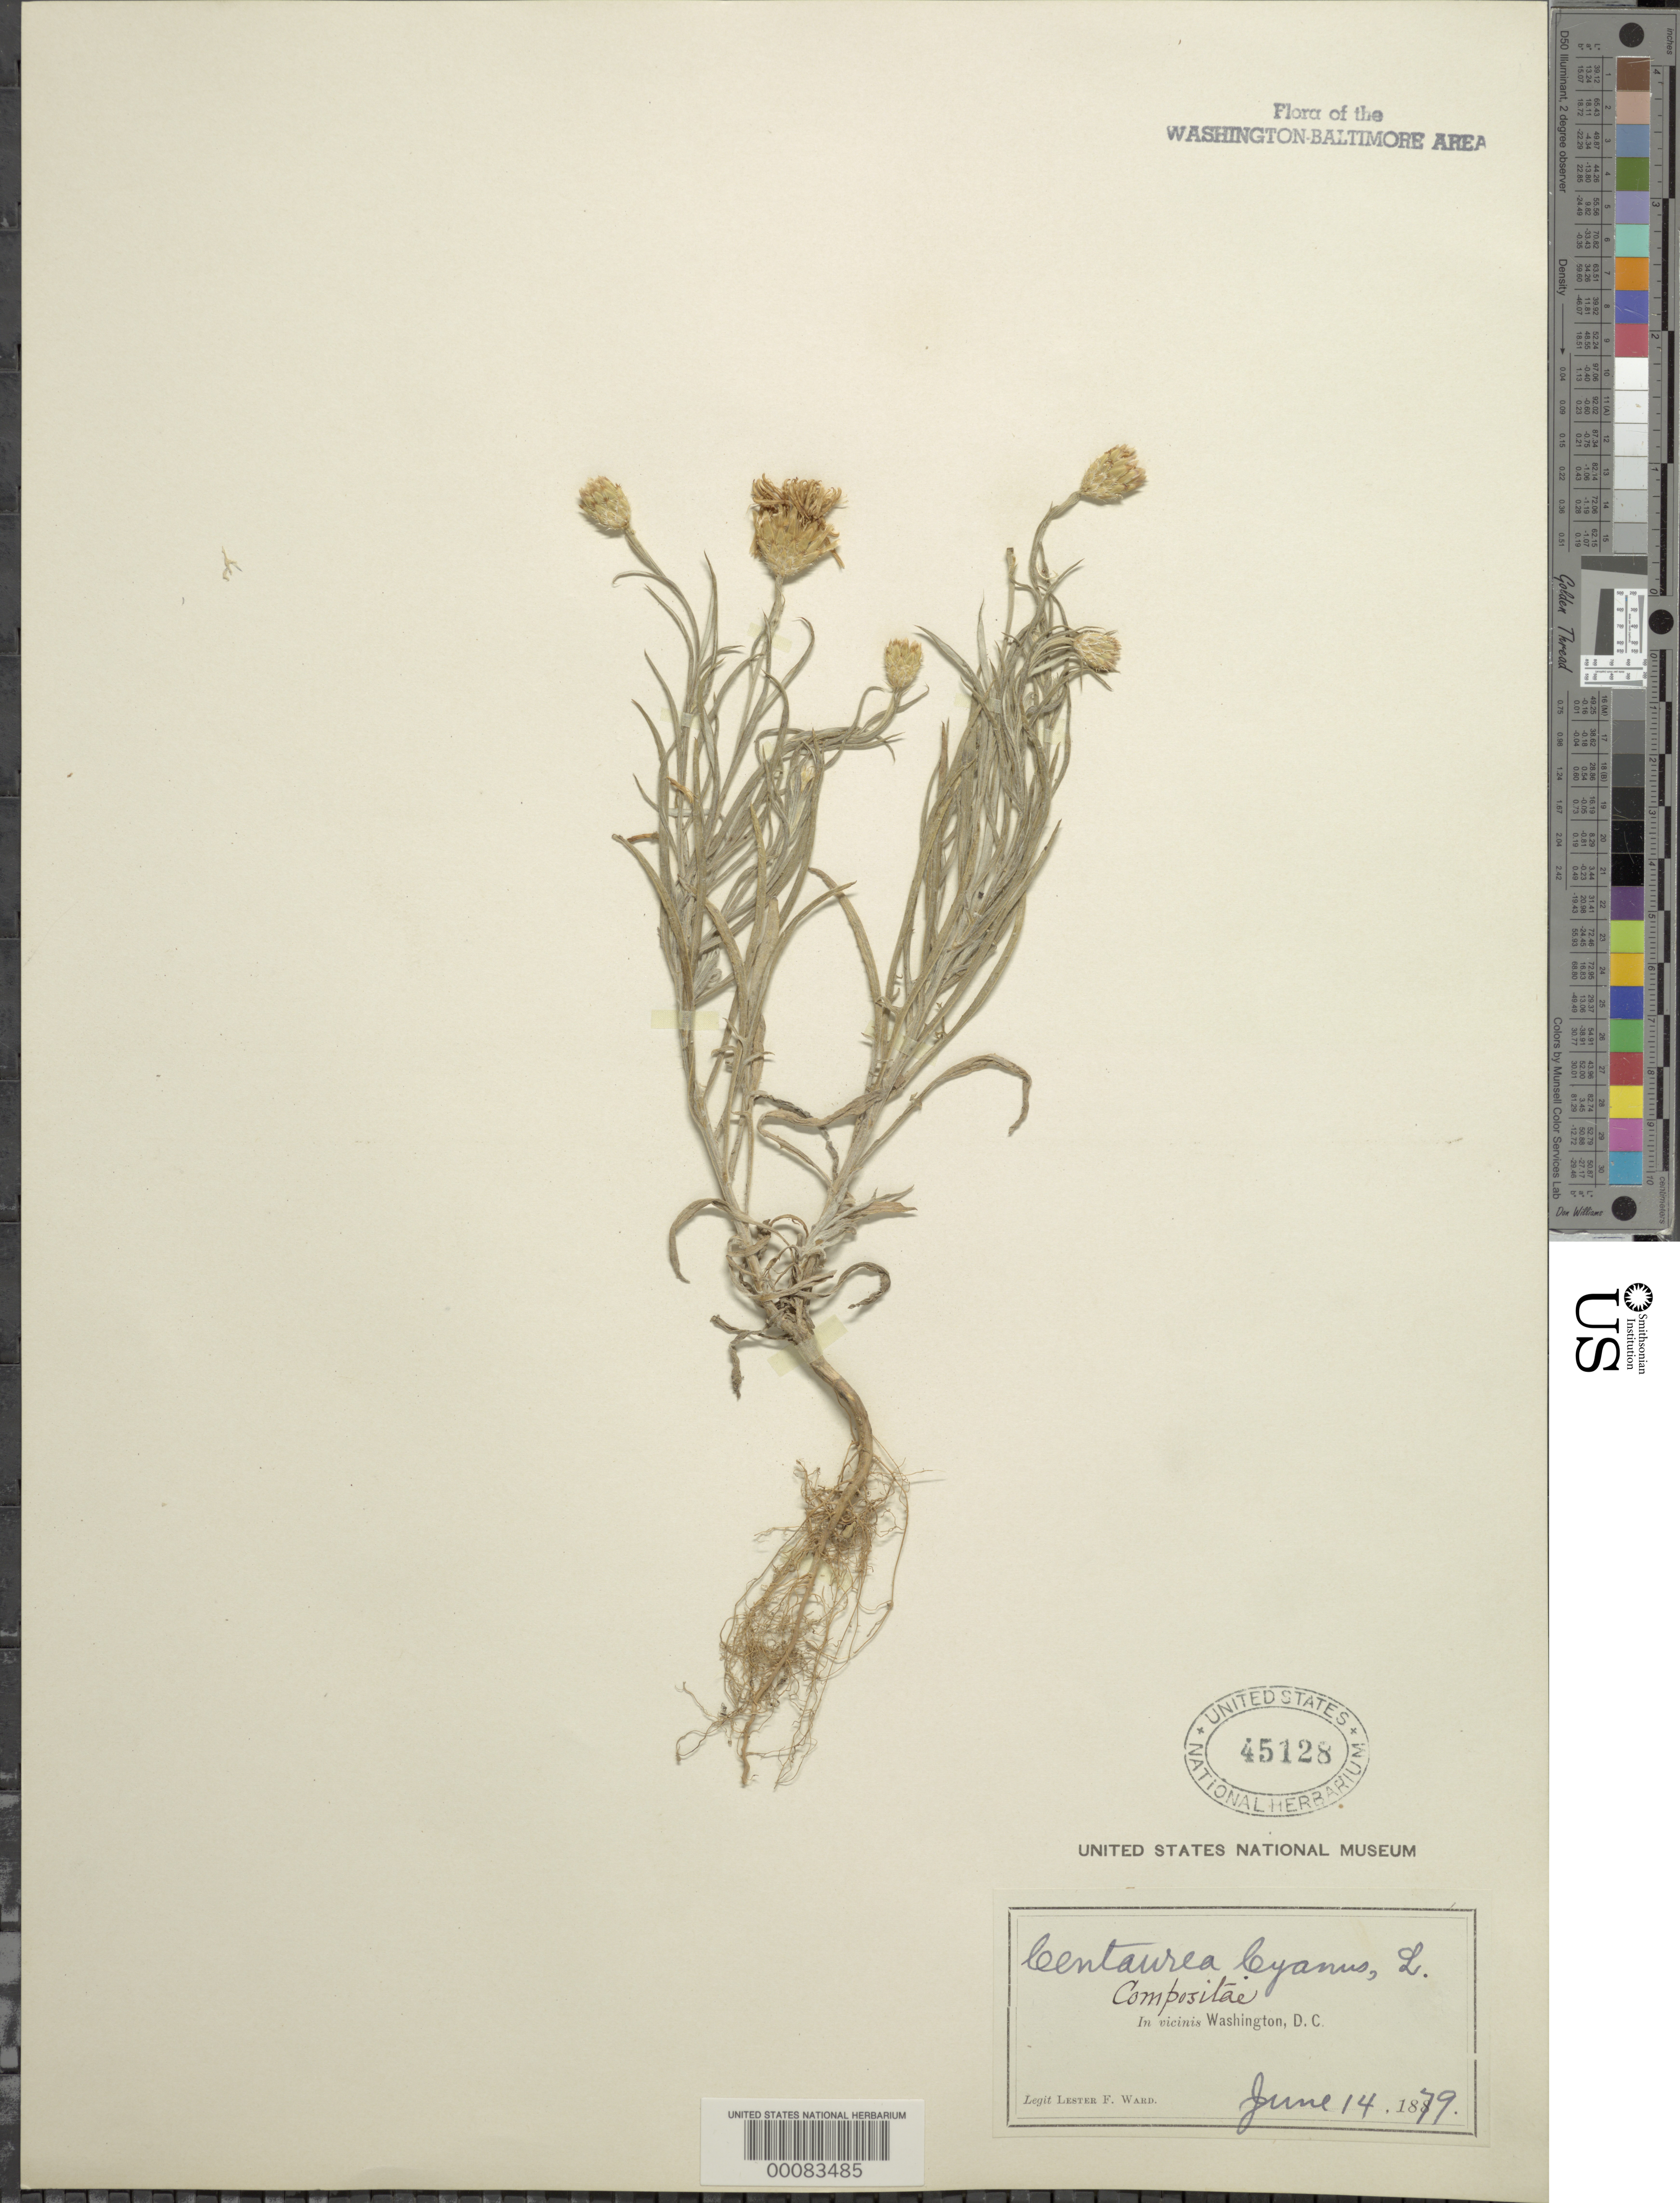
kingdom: Plantae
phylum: Tracheophyta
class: Magnoliopsida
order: Asterales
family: Asteraceae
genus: Centaurea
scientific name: Centaurea cyanus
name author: L.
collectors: L. F. Ward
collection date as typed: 14 Jun 1879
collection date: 1879-06-14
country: United States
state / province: District of Columbia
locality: DC vicinity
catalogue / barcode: US 45128